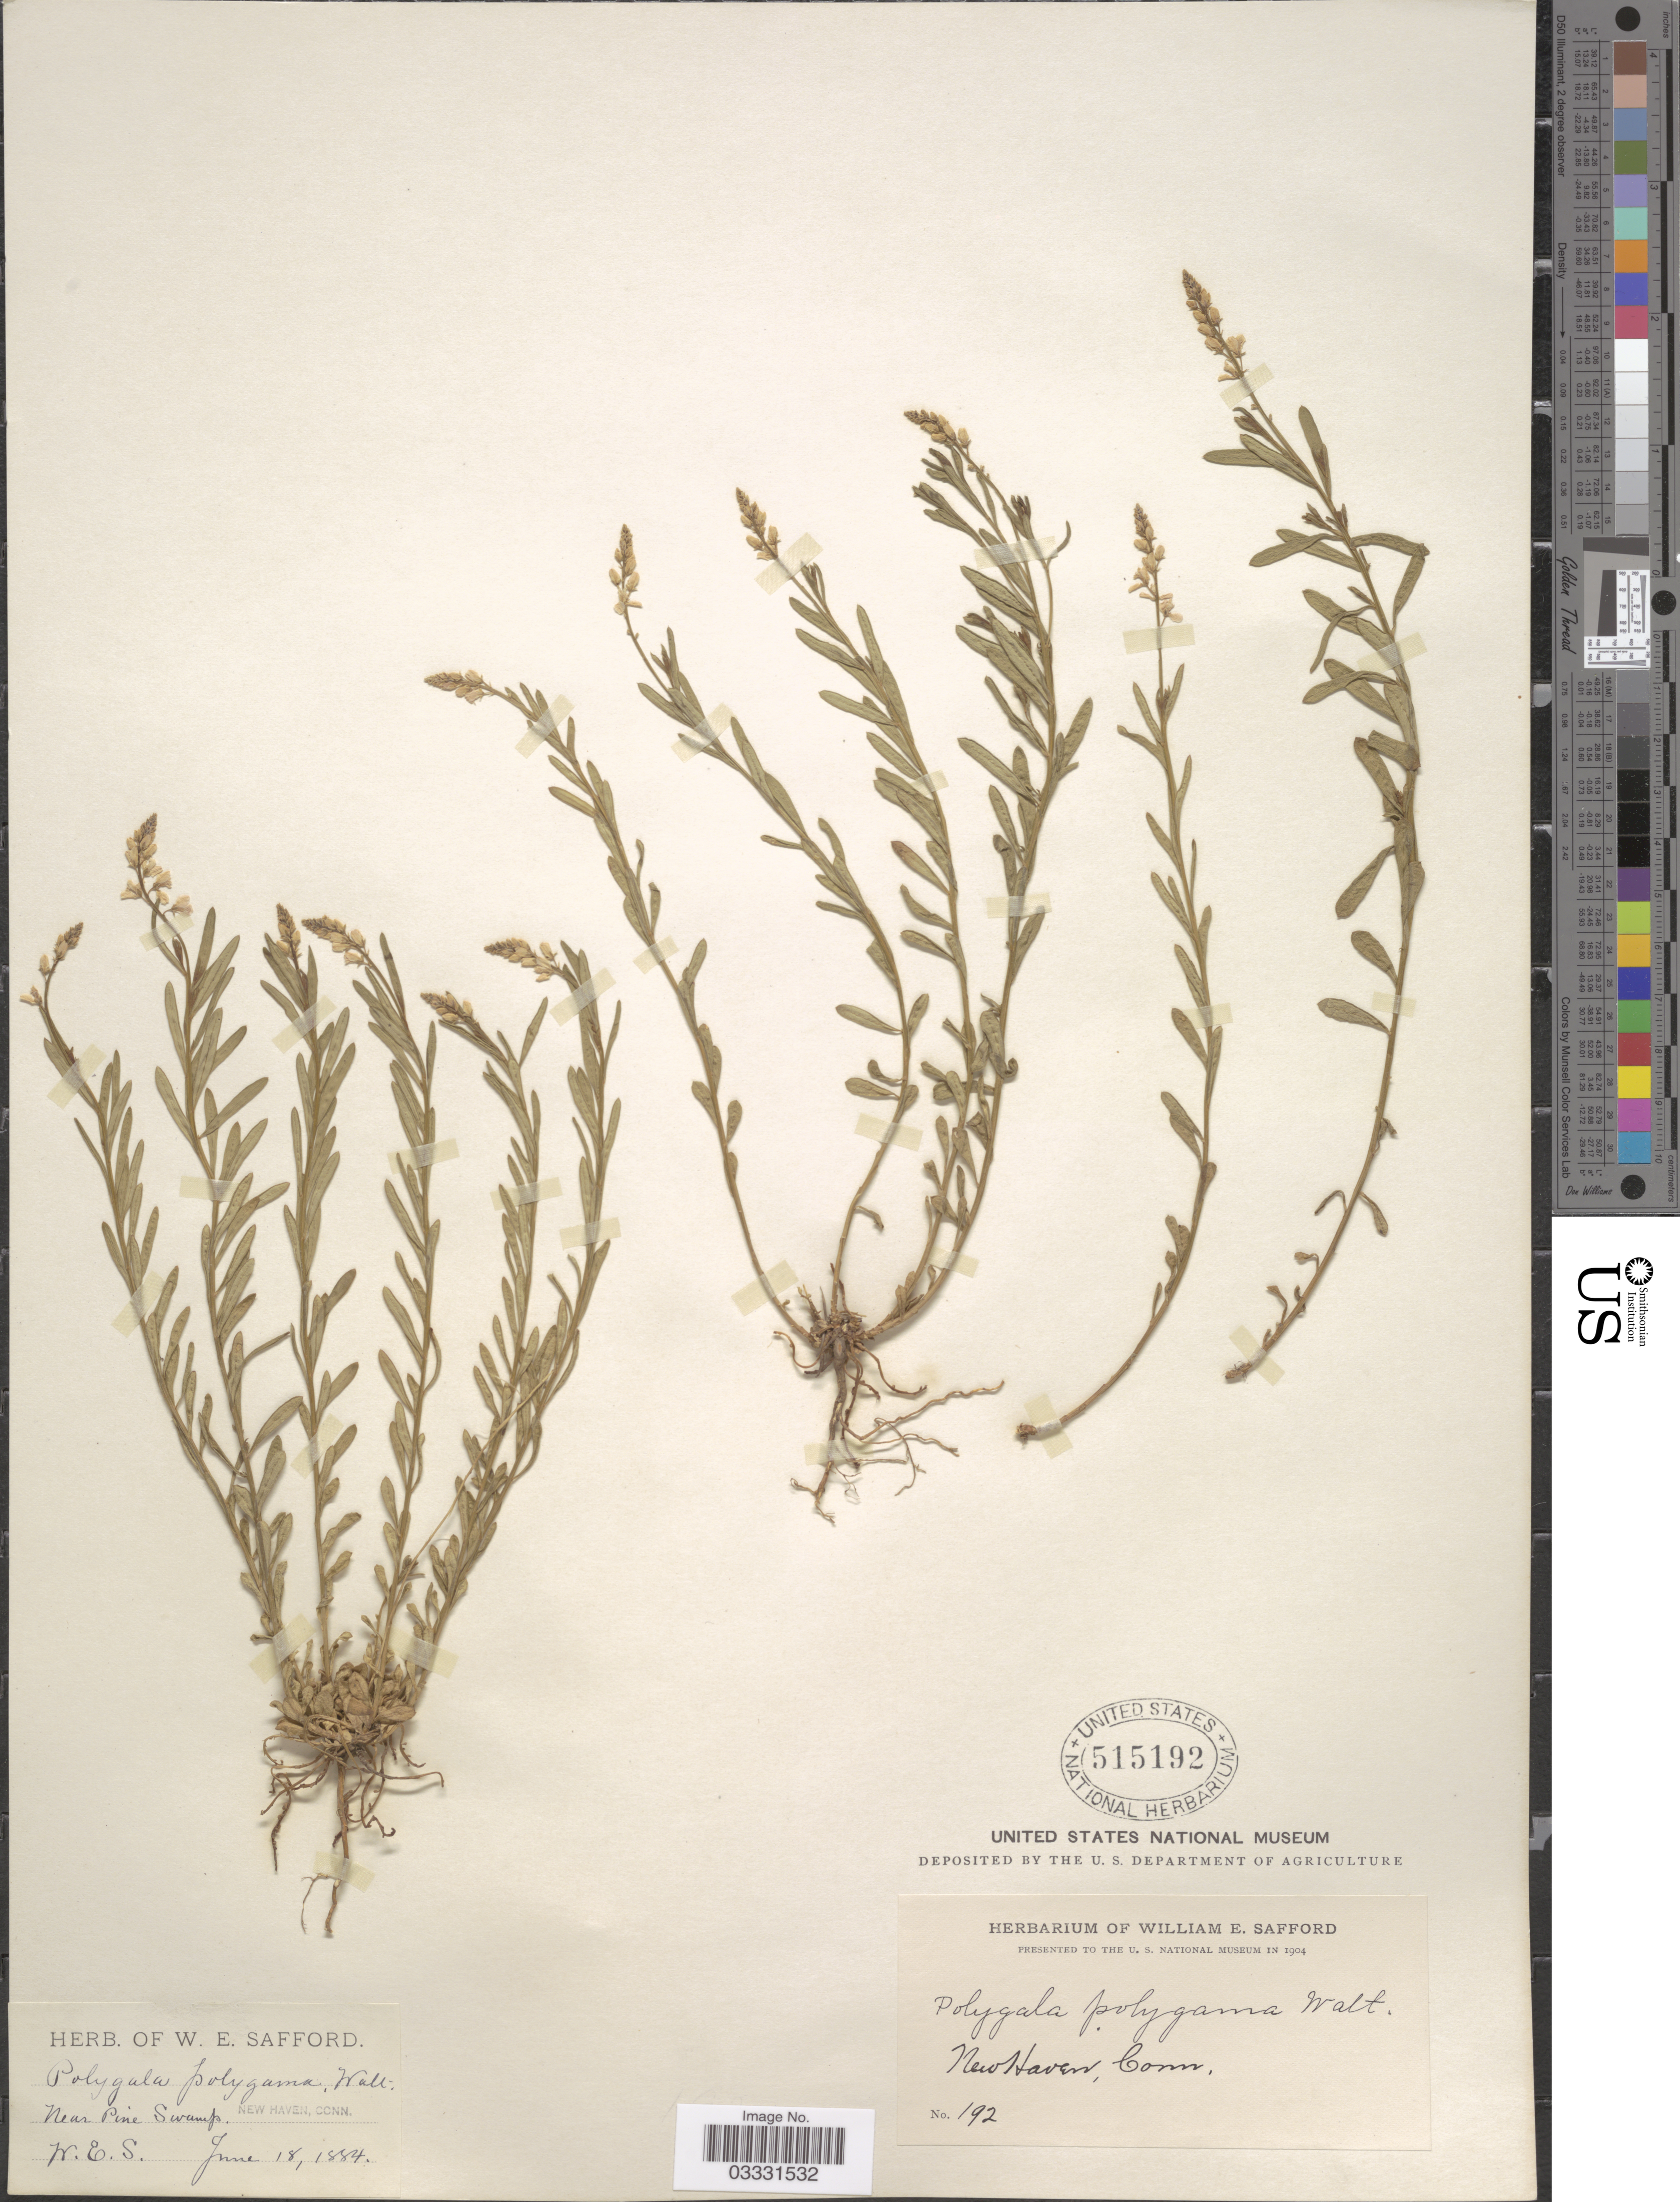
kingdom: Plantae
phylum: Tracheophyta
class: Magnoliopsida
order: Fabales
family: Polygalaceae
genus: Polygala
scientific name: Polygala polygama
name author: Walter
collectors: W. E. Safford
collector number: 192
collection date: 1884-06-18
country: United States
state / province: Connecticut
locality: Near Pine Swamp. New Haven.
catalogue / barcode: US 515192